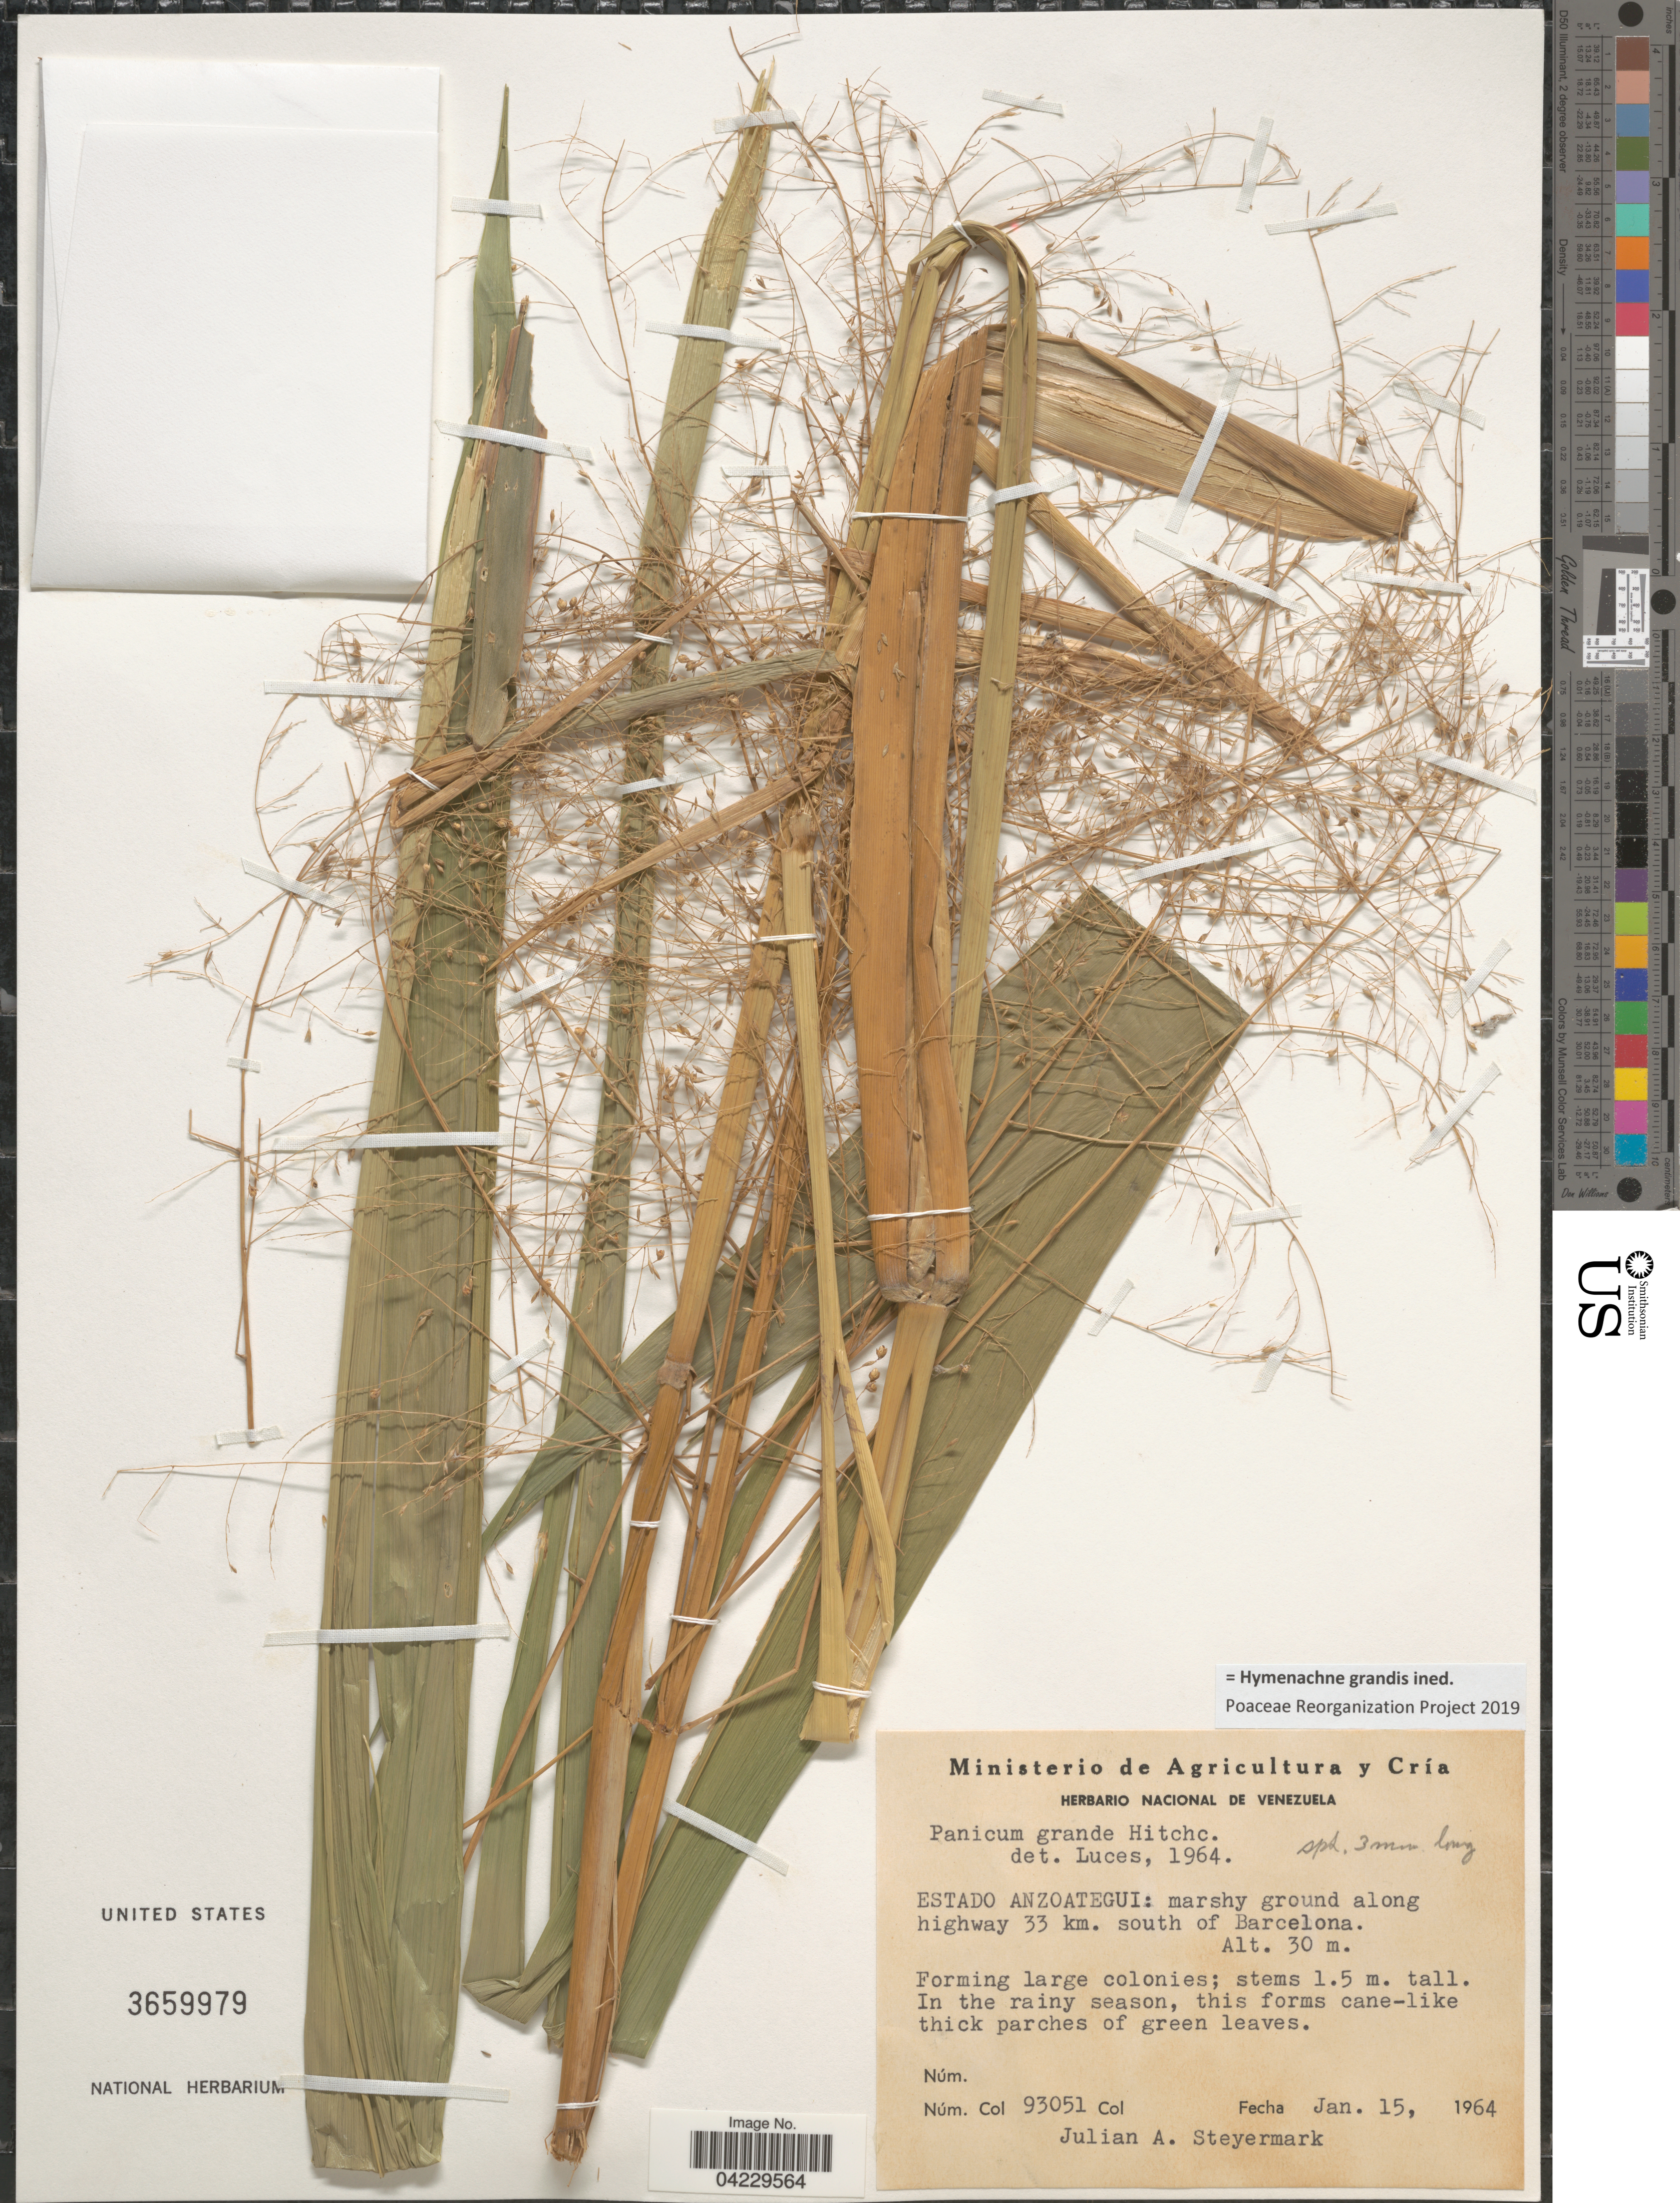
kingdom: Plantae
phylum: Tracheophyta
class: Liliopsida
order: Poales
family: Poaceae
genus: Hymenachne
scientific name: Hymenachne grandis ined. prp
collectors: J. Steyermark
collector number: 93051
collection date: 1964-01-15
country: Venezuela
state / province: Anzoategui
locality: Marshy ground along highway 33 km. south of Barcelona.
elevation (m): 30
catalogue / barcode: US 3659979